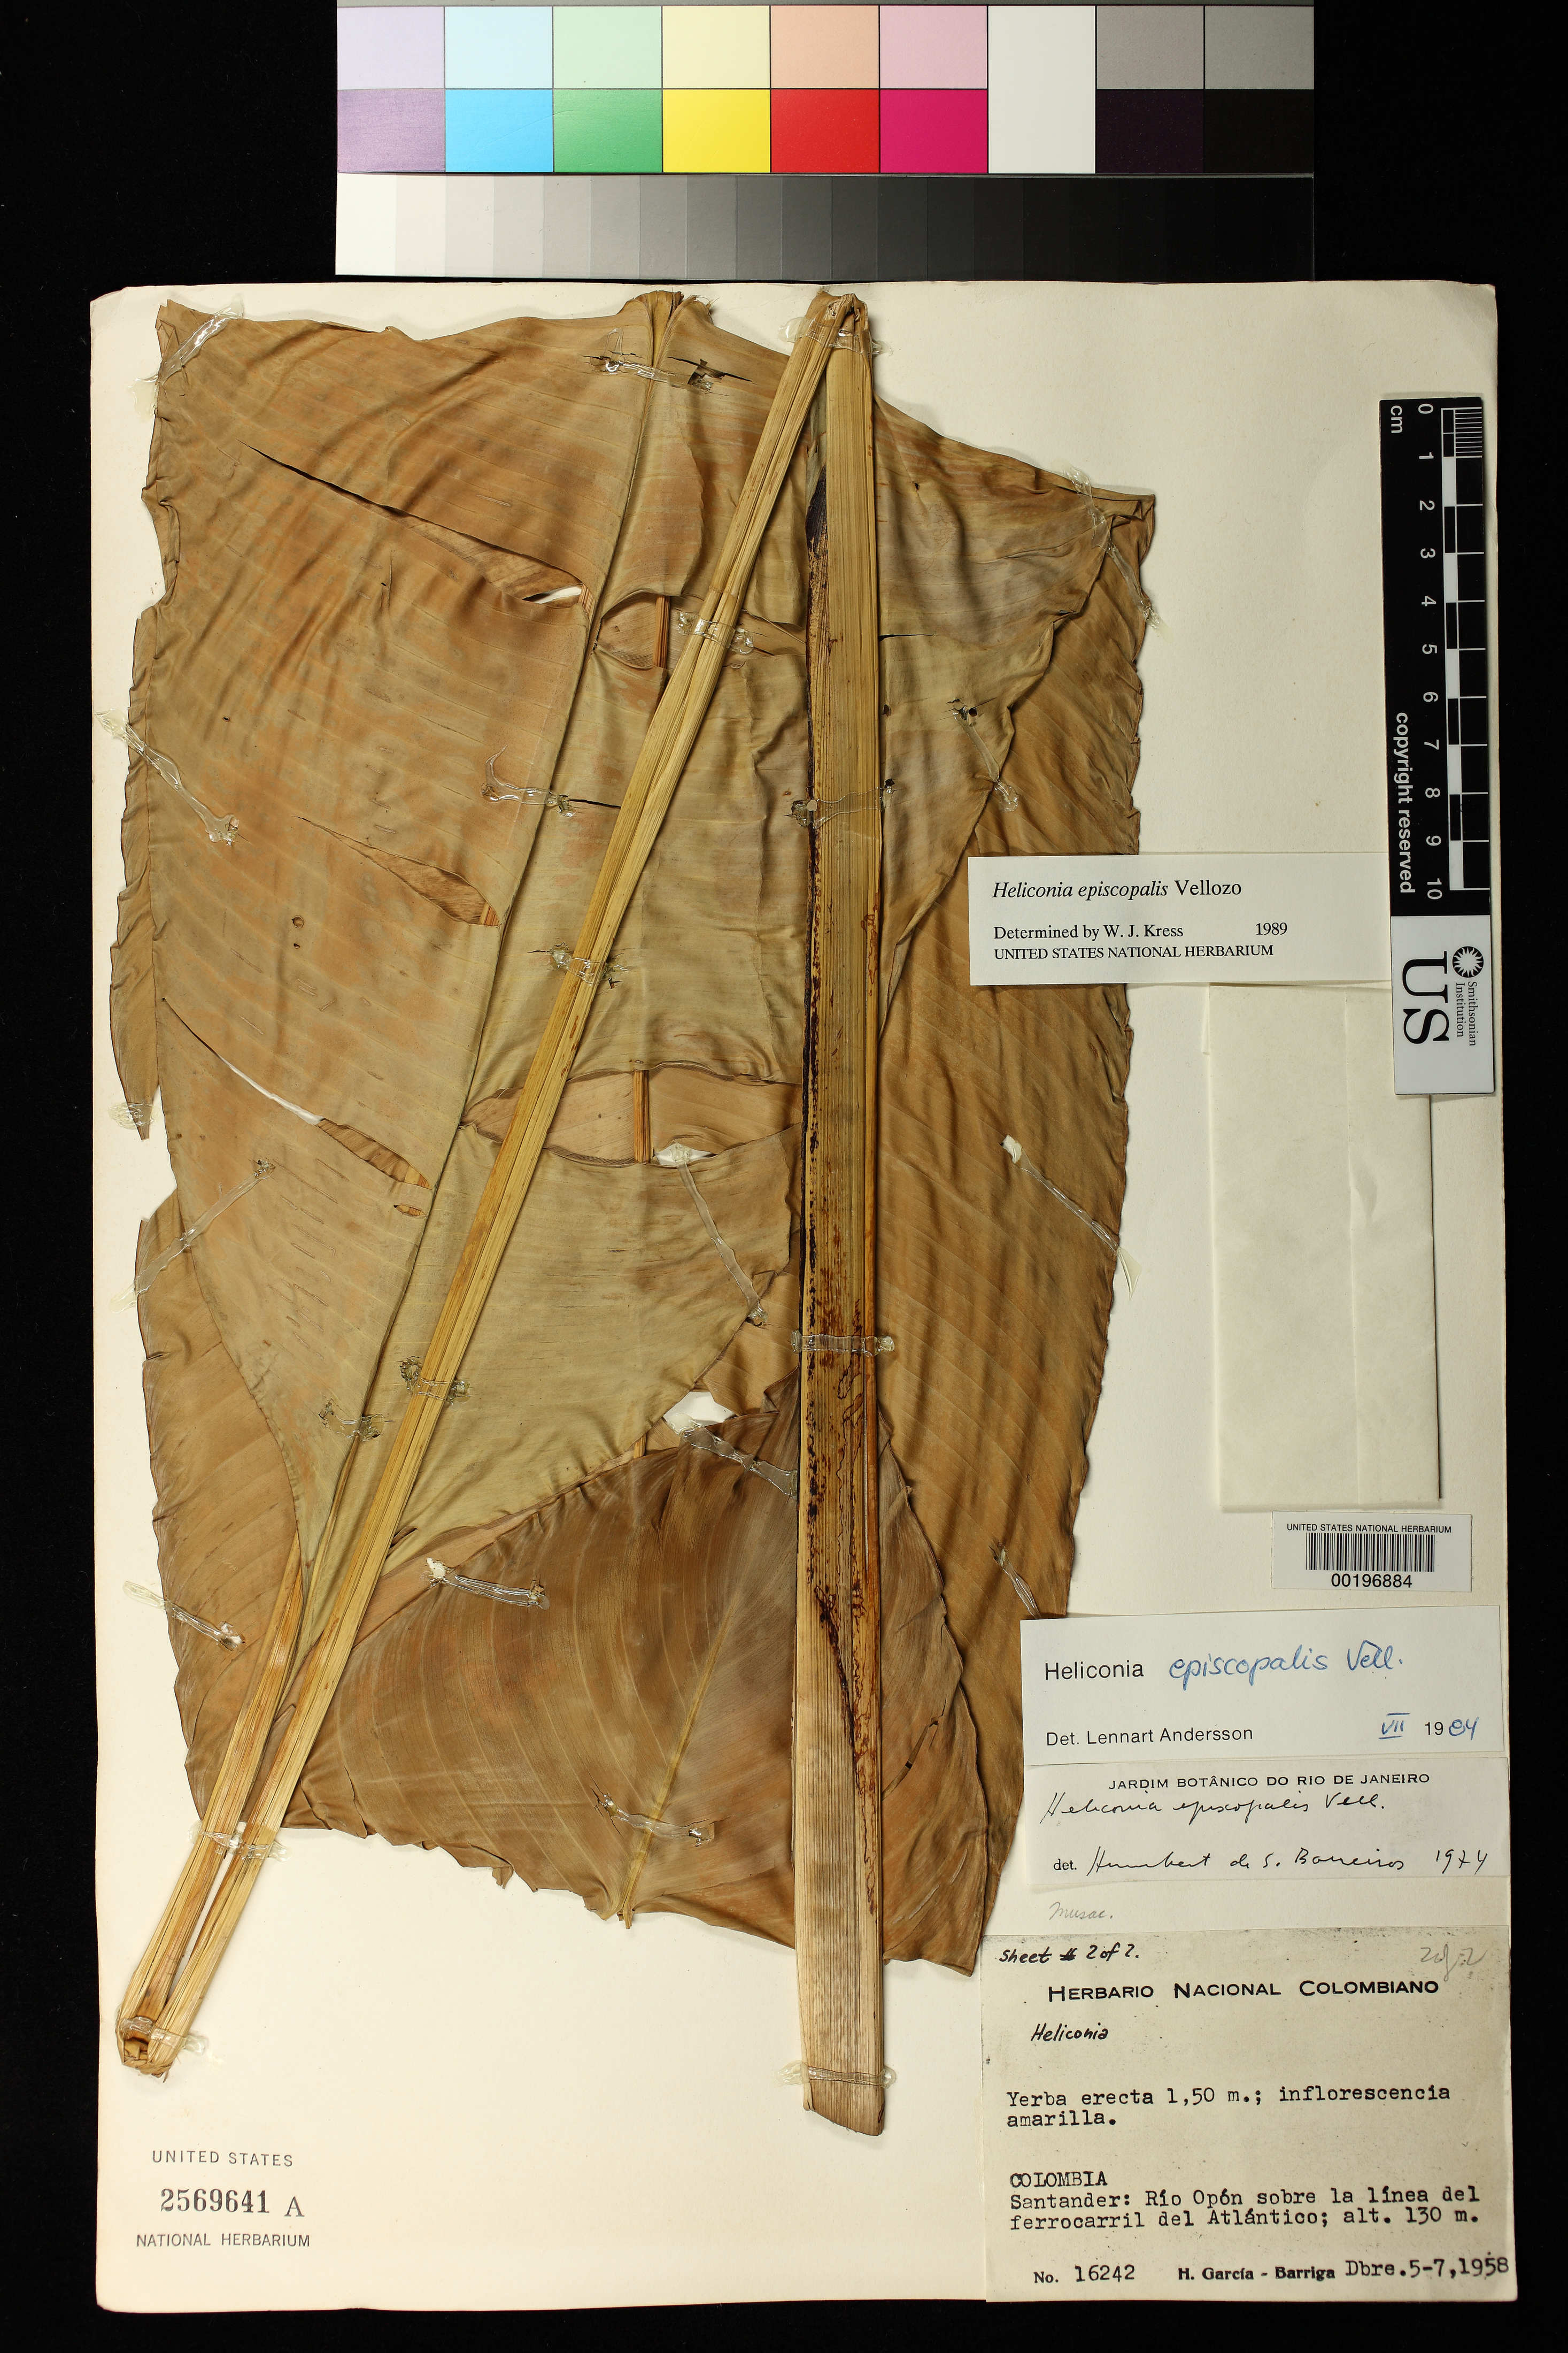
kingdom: Plantae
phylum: Tracheophyta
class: Liliopsida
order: Zingiberales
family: Heliconiaceae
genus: Heliconia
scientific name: Heliconia episcopalis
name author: Vell.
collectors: H. García Barriga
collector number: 16242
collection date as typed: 05 Dec 1958 to 07 Dec 1958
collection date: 1958-12-05/1958-12-07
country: Colombia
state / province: Santander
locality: Rio Opon Sobre la Linea del Ferrocarril del Atlantico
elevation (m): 130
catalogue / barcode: US 2569641A